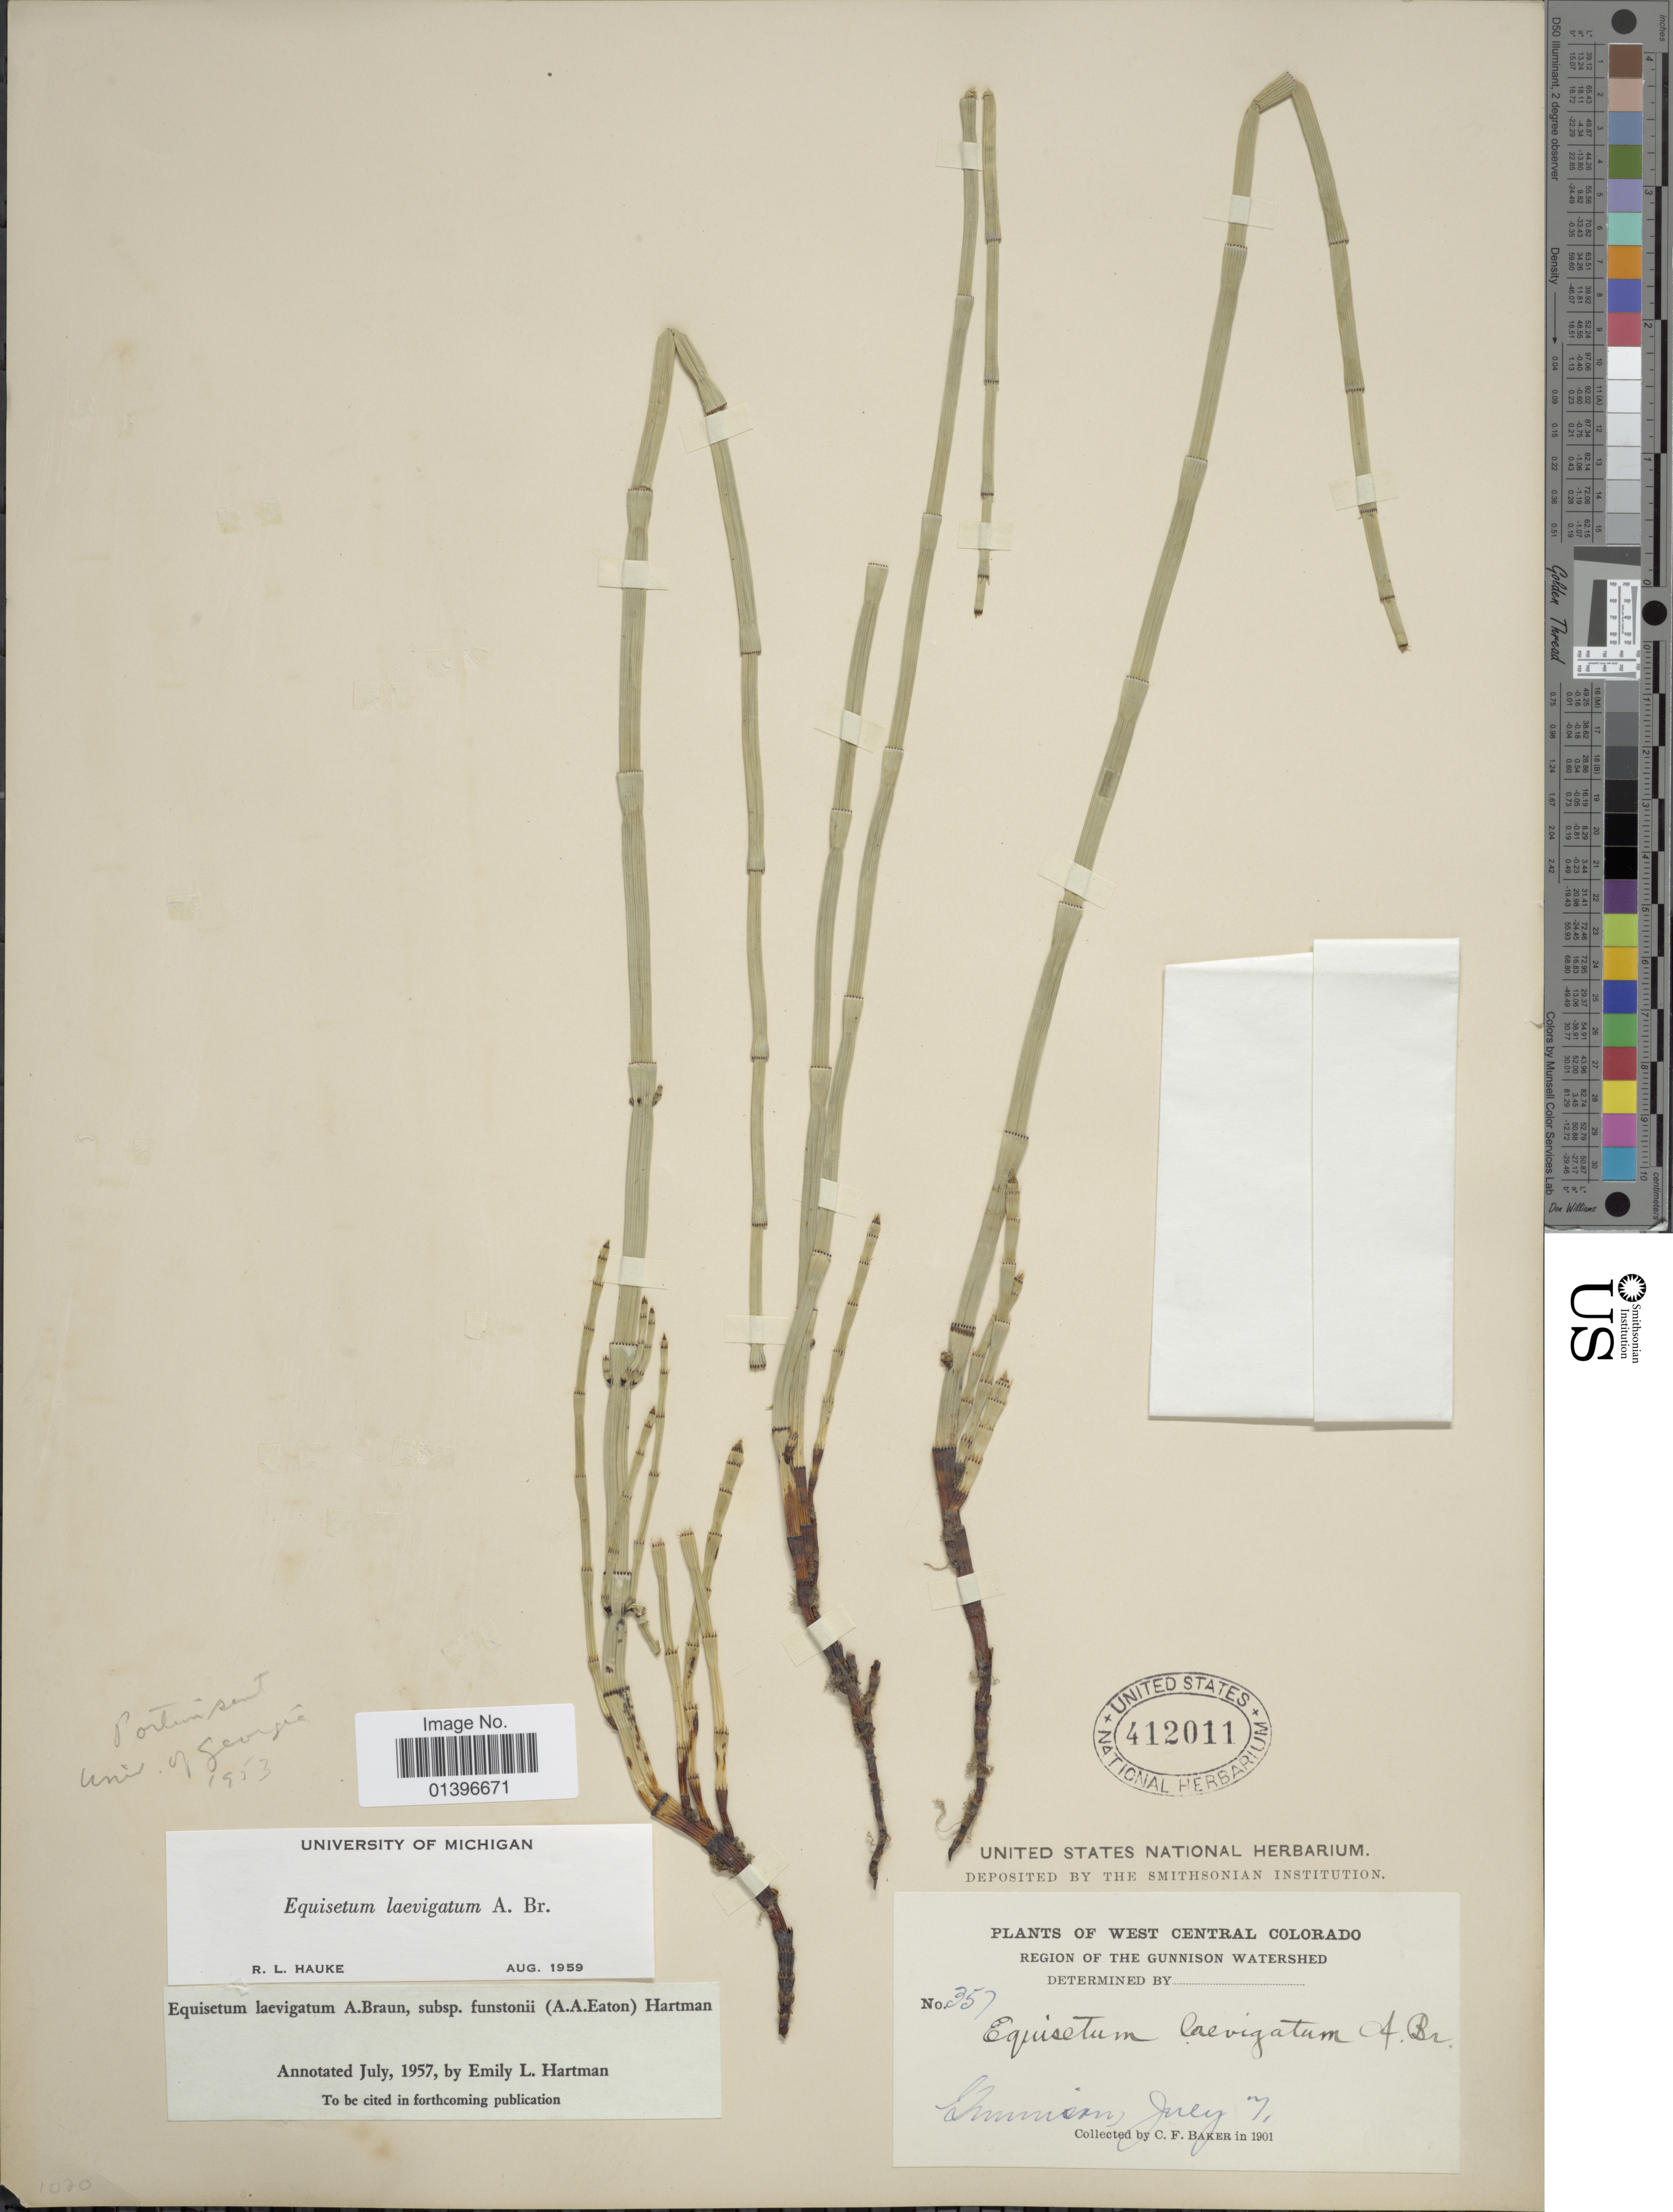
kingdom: Plantae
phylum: Tracheophyta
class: Polypodiopsida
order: Equisetales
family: Equisetaceae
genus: Equisetum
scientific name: Equisetum laevigatum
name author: A. Braun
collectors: C. F. Baker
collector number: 357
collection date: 1901-07-07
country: United States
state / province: Colorado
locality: West Central Colorado. Region of the Gunnison Watershed, Gunnison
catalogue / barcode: US 412011